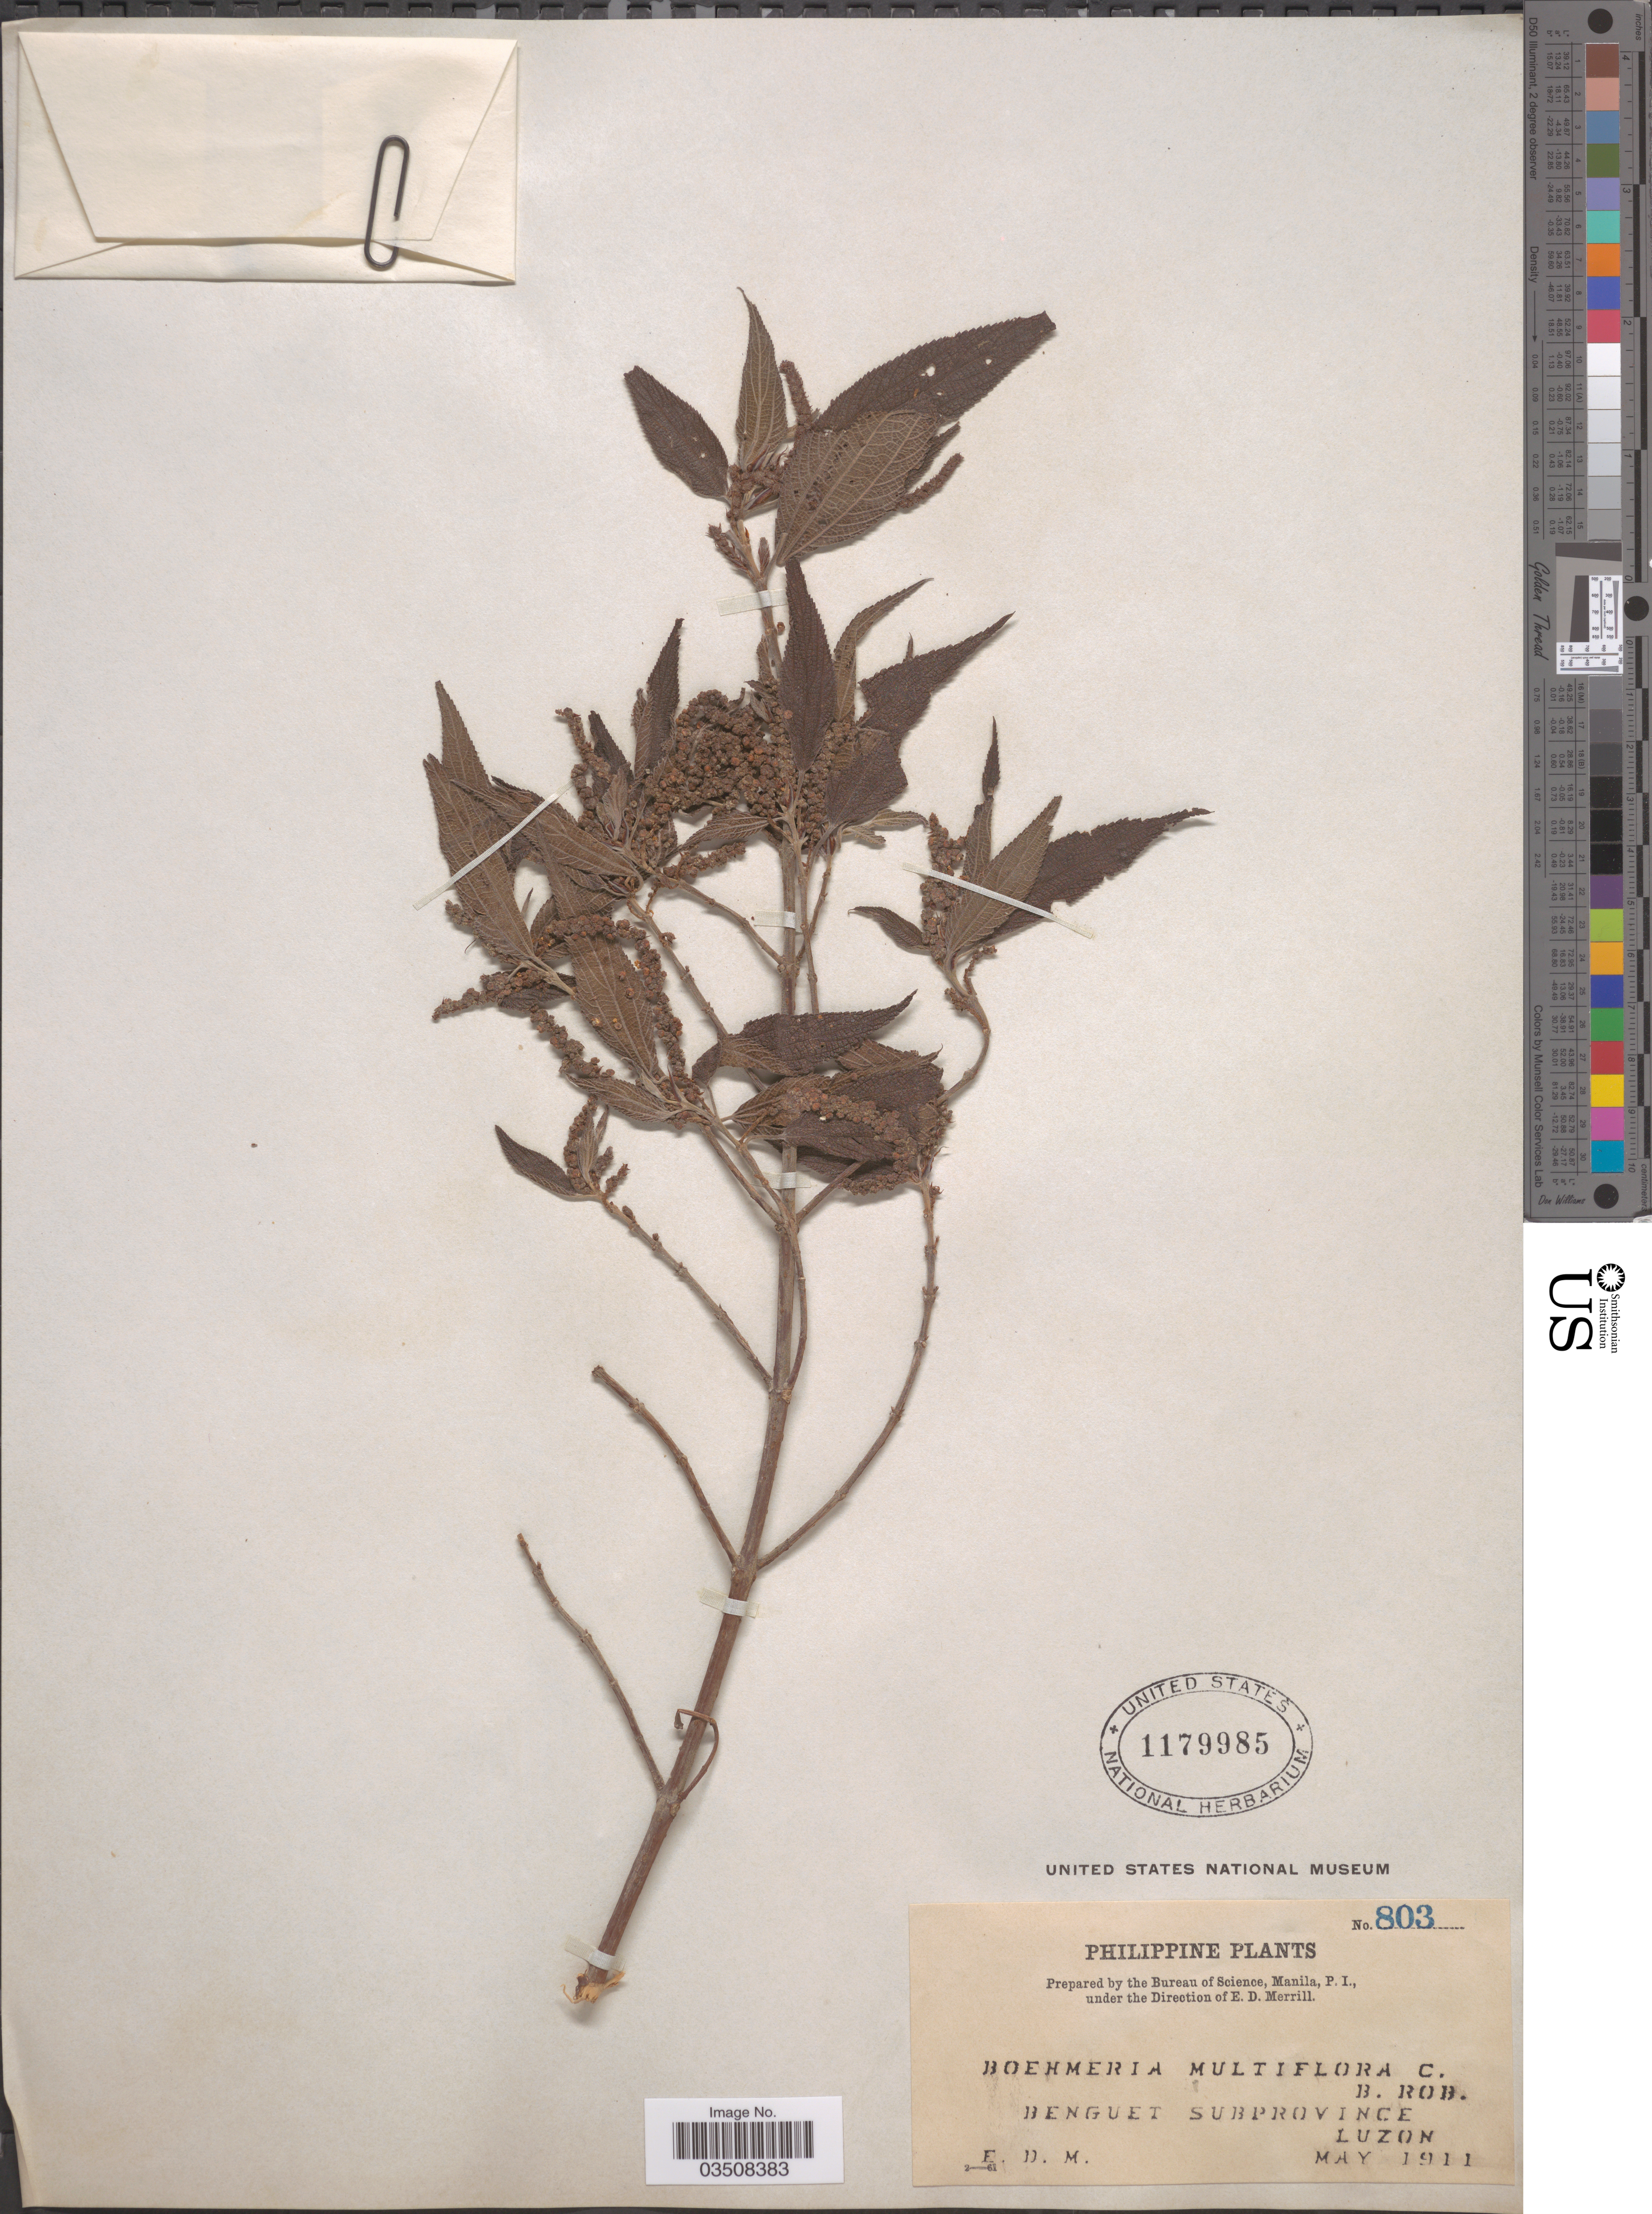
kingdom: Plantae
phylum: Tracheophyta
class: Magnoliopsida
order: Rosales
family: Urticaceae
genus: Boehmeria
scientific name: Boehmeria multiflora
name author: C.B. Rob.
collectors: E. D. Merrill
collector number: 803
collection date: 1911-05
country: Philippines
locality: Benguet Subprovince Luzon.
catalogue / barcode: US 1179985